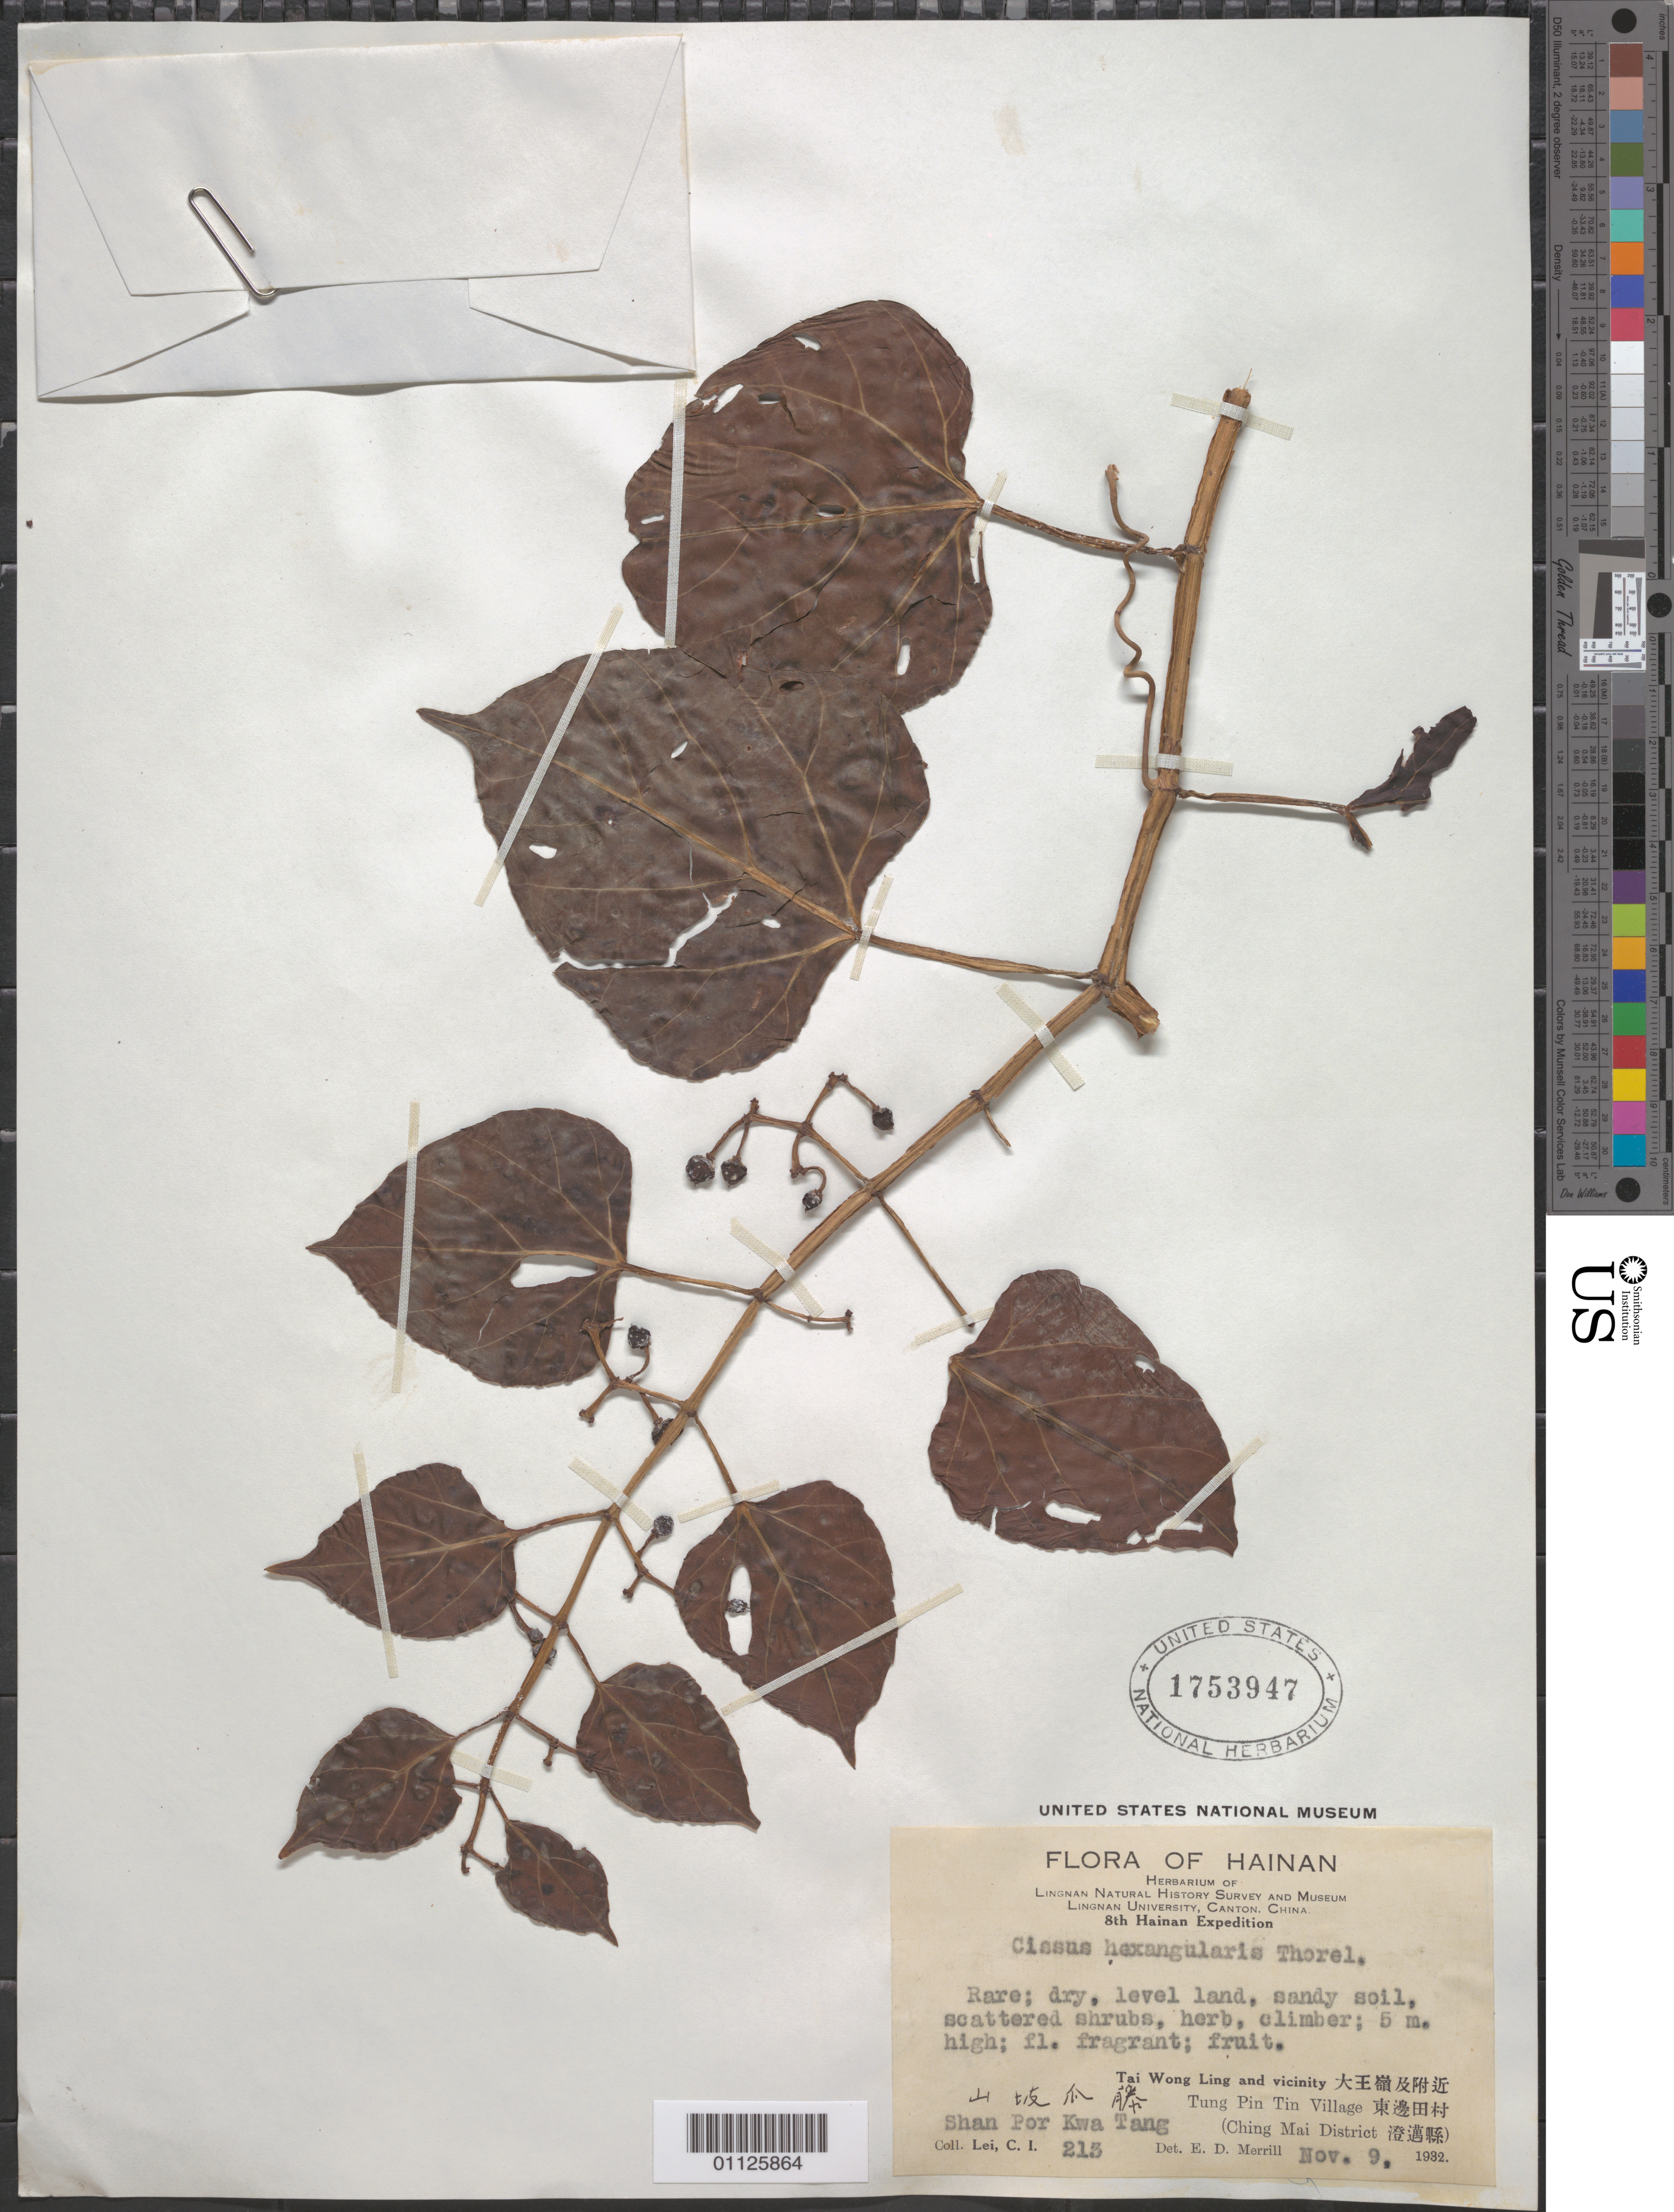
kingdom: Plantae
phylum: Tracheophyta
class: Magnoliopsida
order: Vitales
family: Vitaceae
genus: Cissus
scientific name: Cissus hexangularis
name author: Thorel & Planch.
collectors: C. I. Lei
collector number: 213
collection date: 1932-11-09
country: China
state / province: Hainan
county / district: Ching Mai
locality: Shan Por Kwa Tang, Tung Pin Tin Village, Tai Wong Ling and vicinity.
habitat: Rare; dry, level land, sandy soil, scattered shrubs, herb, climber.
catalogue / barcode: US 1753947